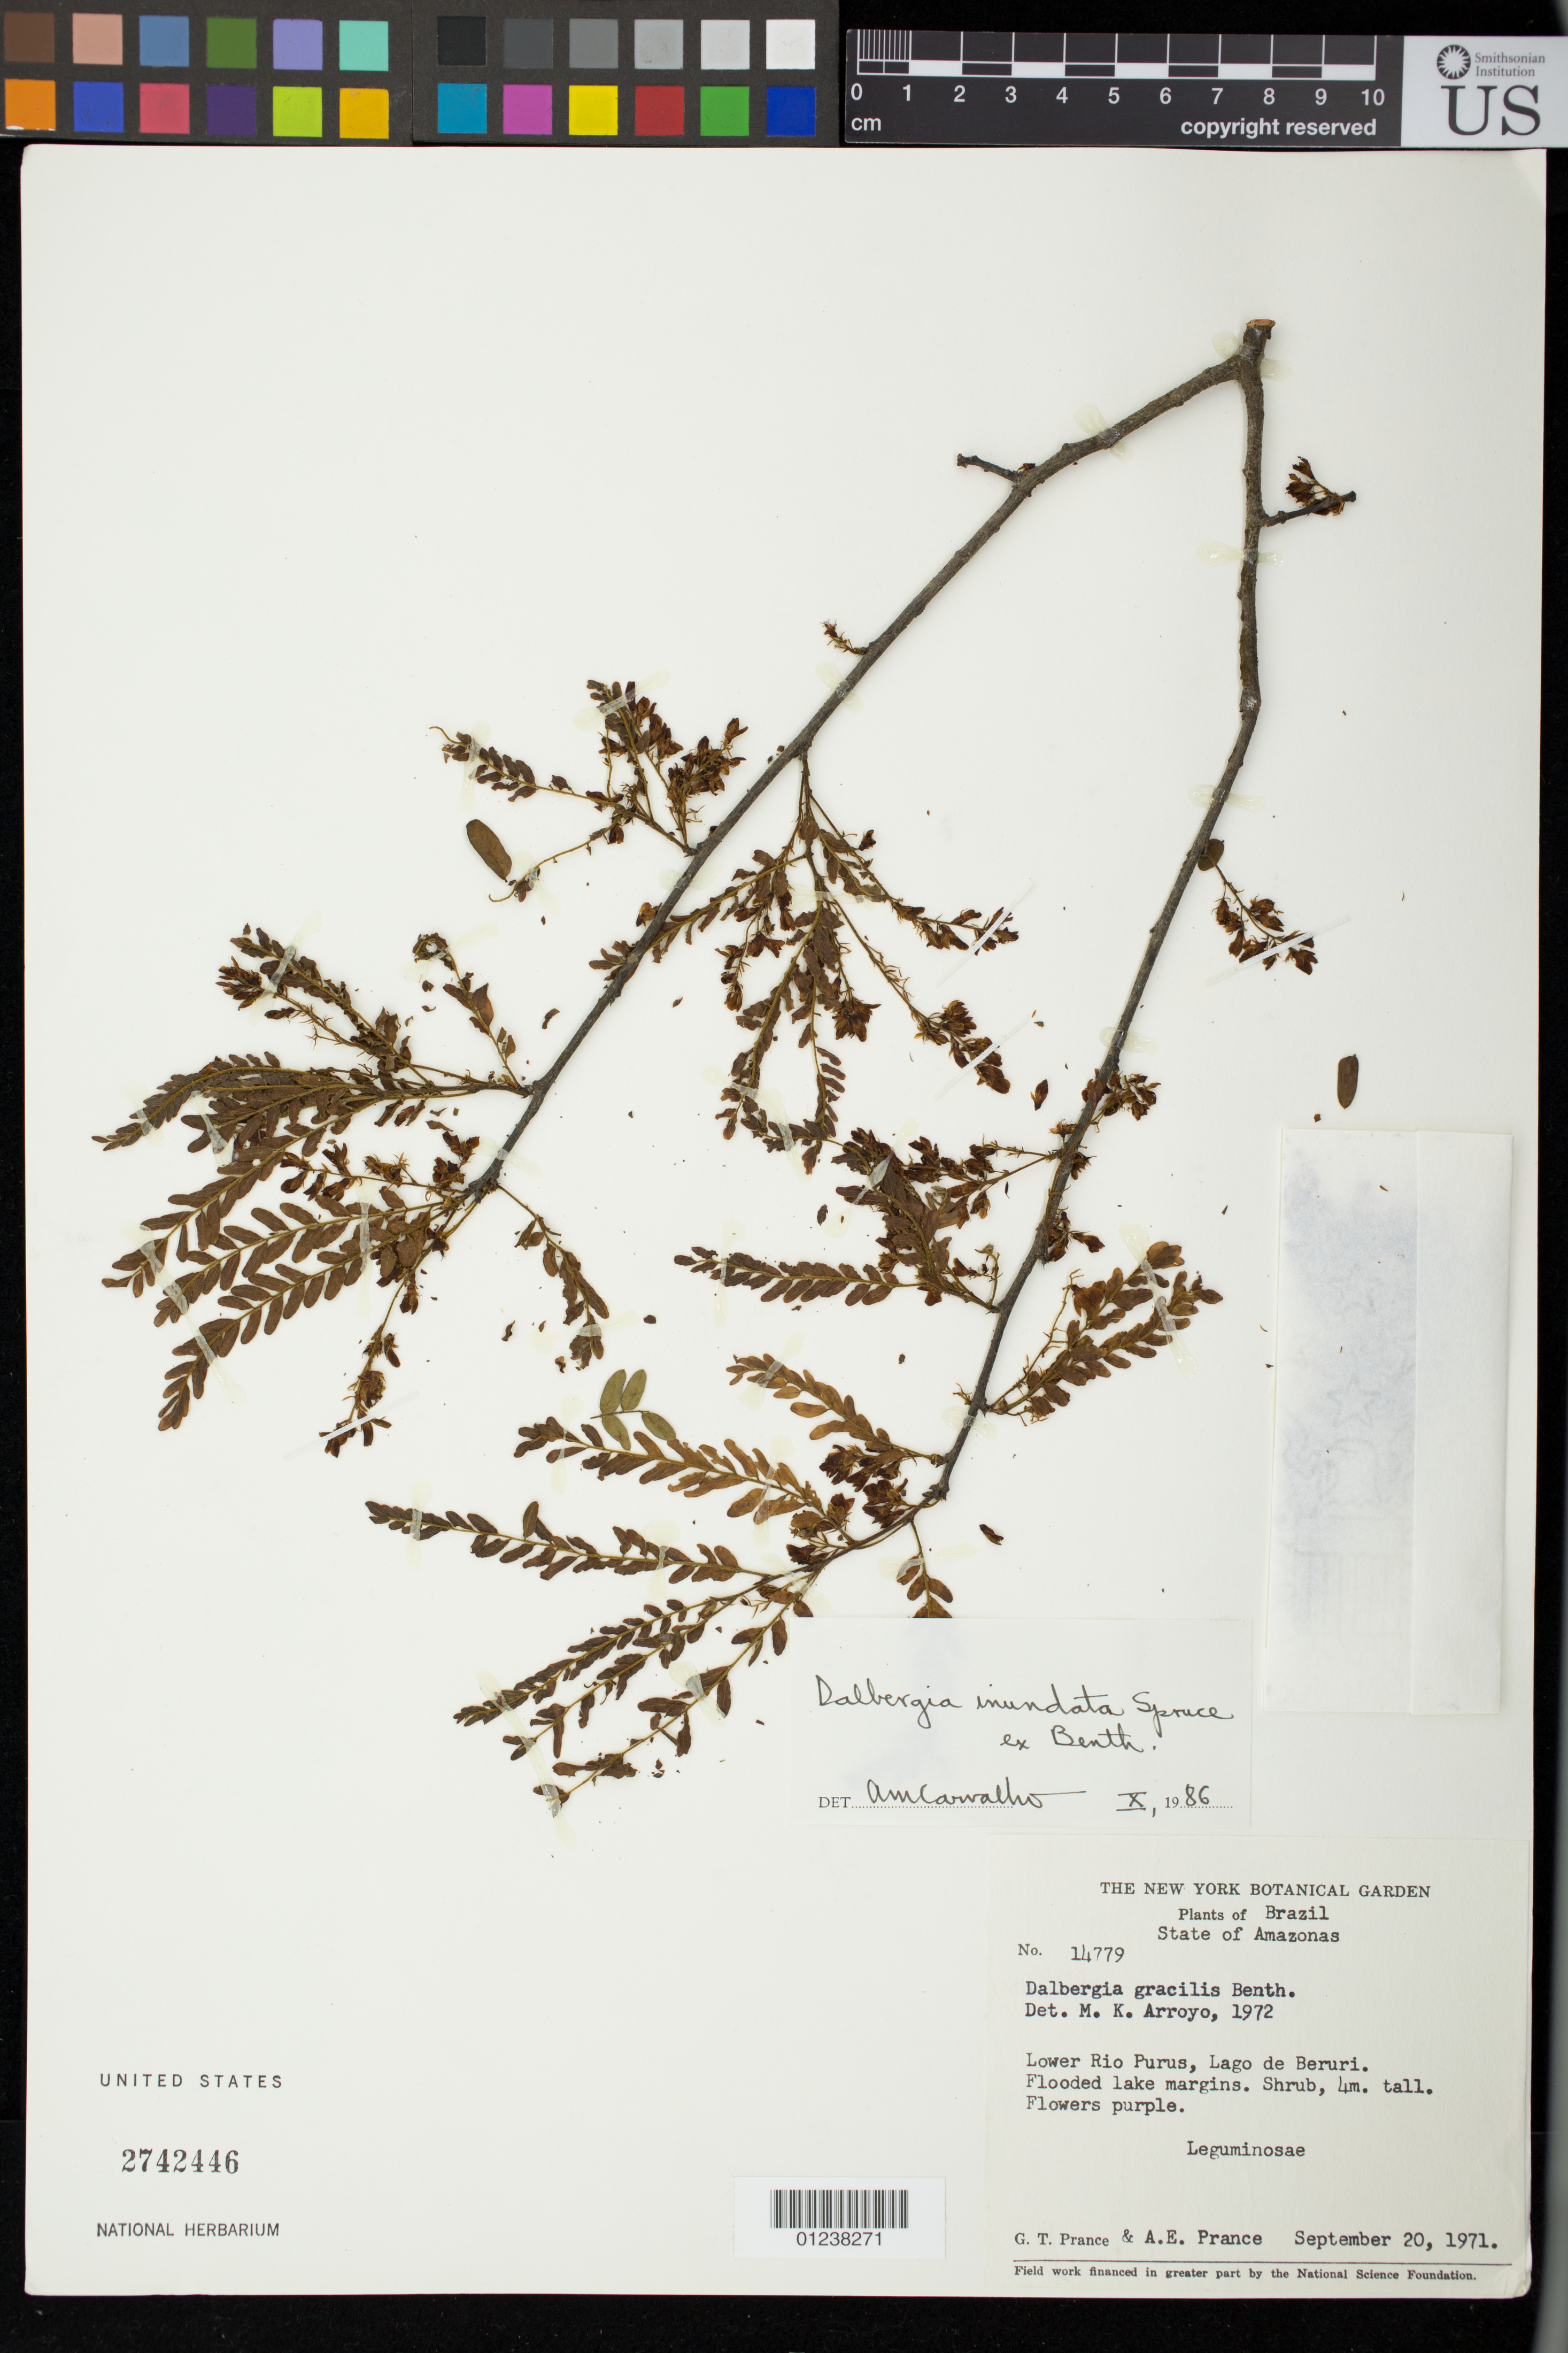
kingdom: Plantae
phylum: Tracheophyta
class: Magnoliopsida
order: Fabales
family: Fabaceae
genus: Dalbergia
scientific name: Dalbergia inundata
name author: Benth.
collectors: G. T. Prance & A. E. Prance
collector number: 14779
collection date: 1971-09-20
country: Brazil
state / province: Amazonas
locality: Lower Rio Purus, Lago de Beruri. Flooded lake margins.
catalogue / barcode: US 2742446